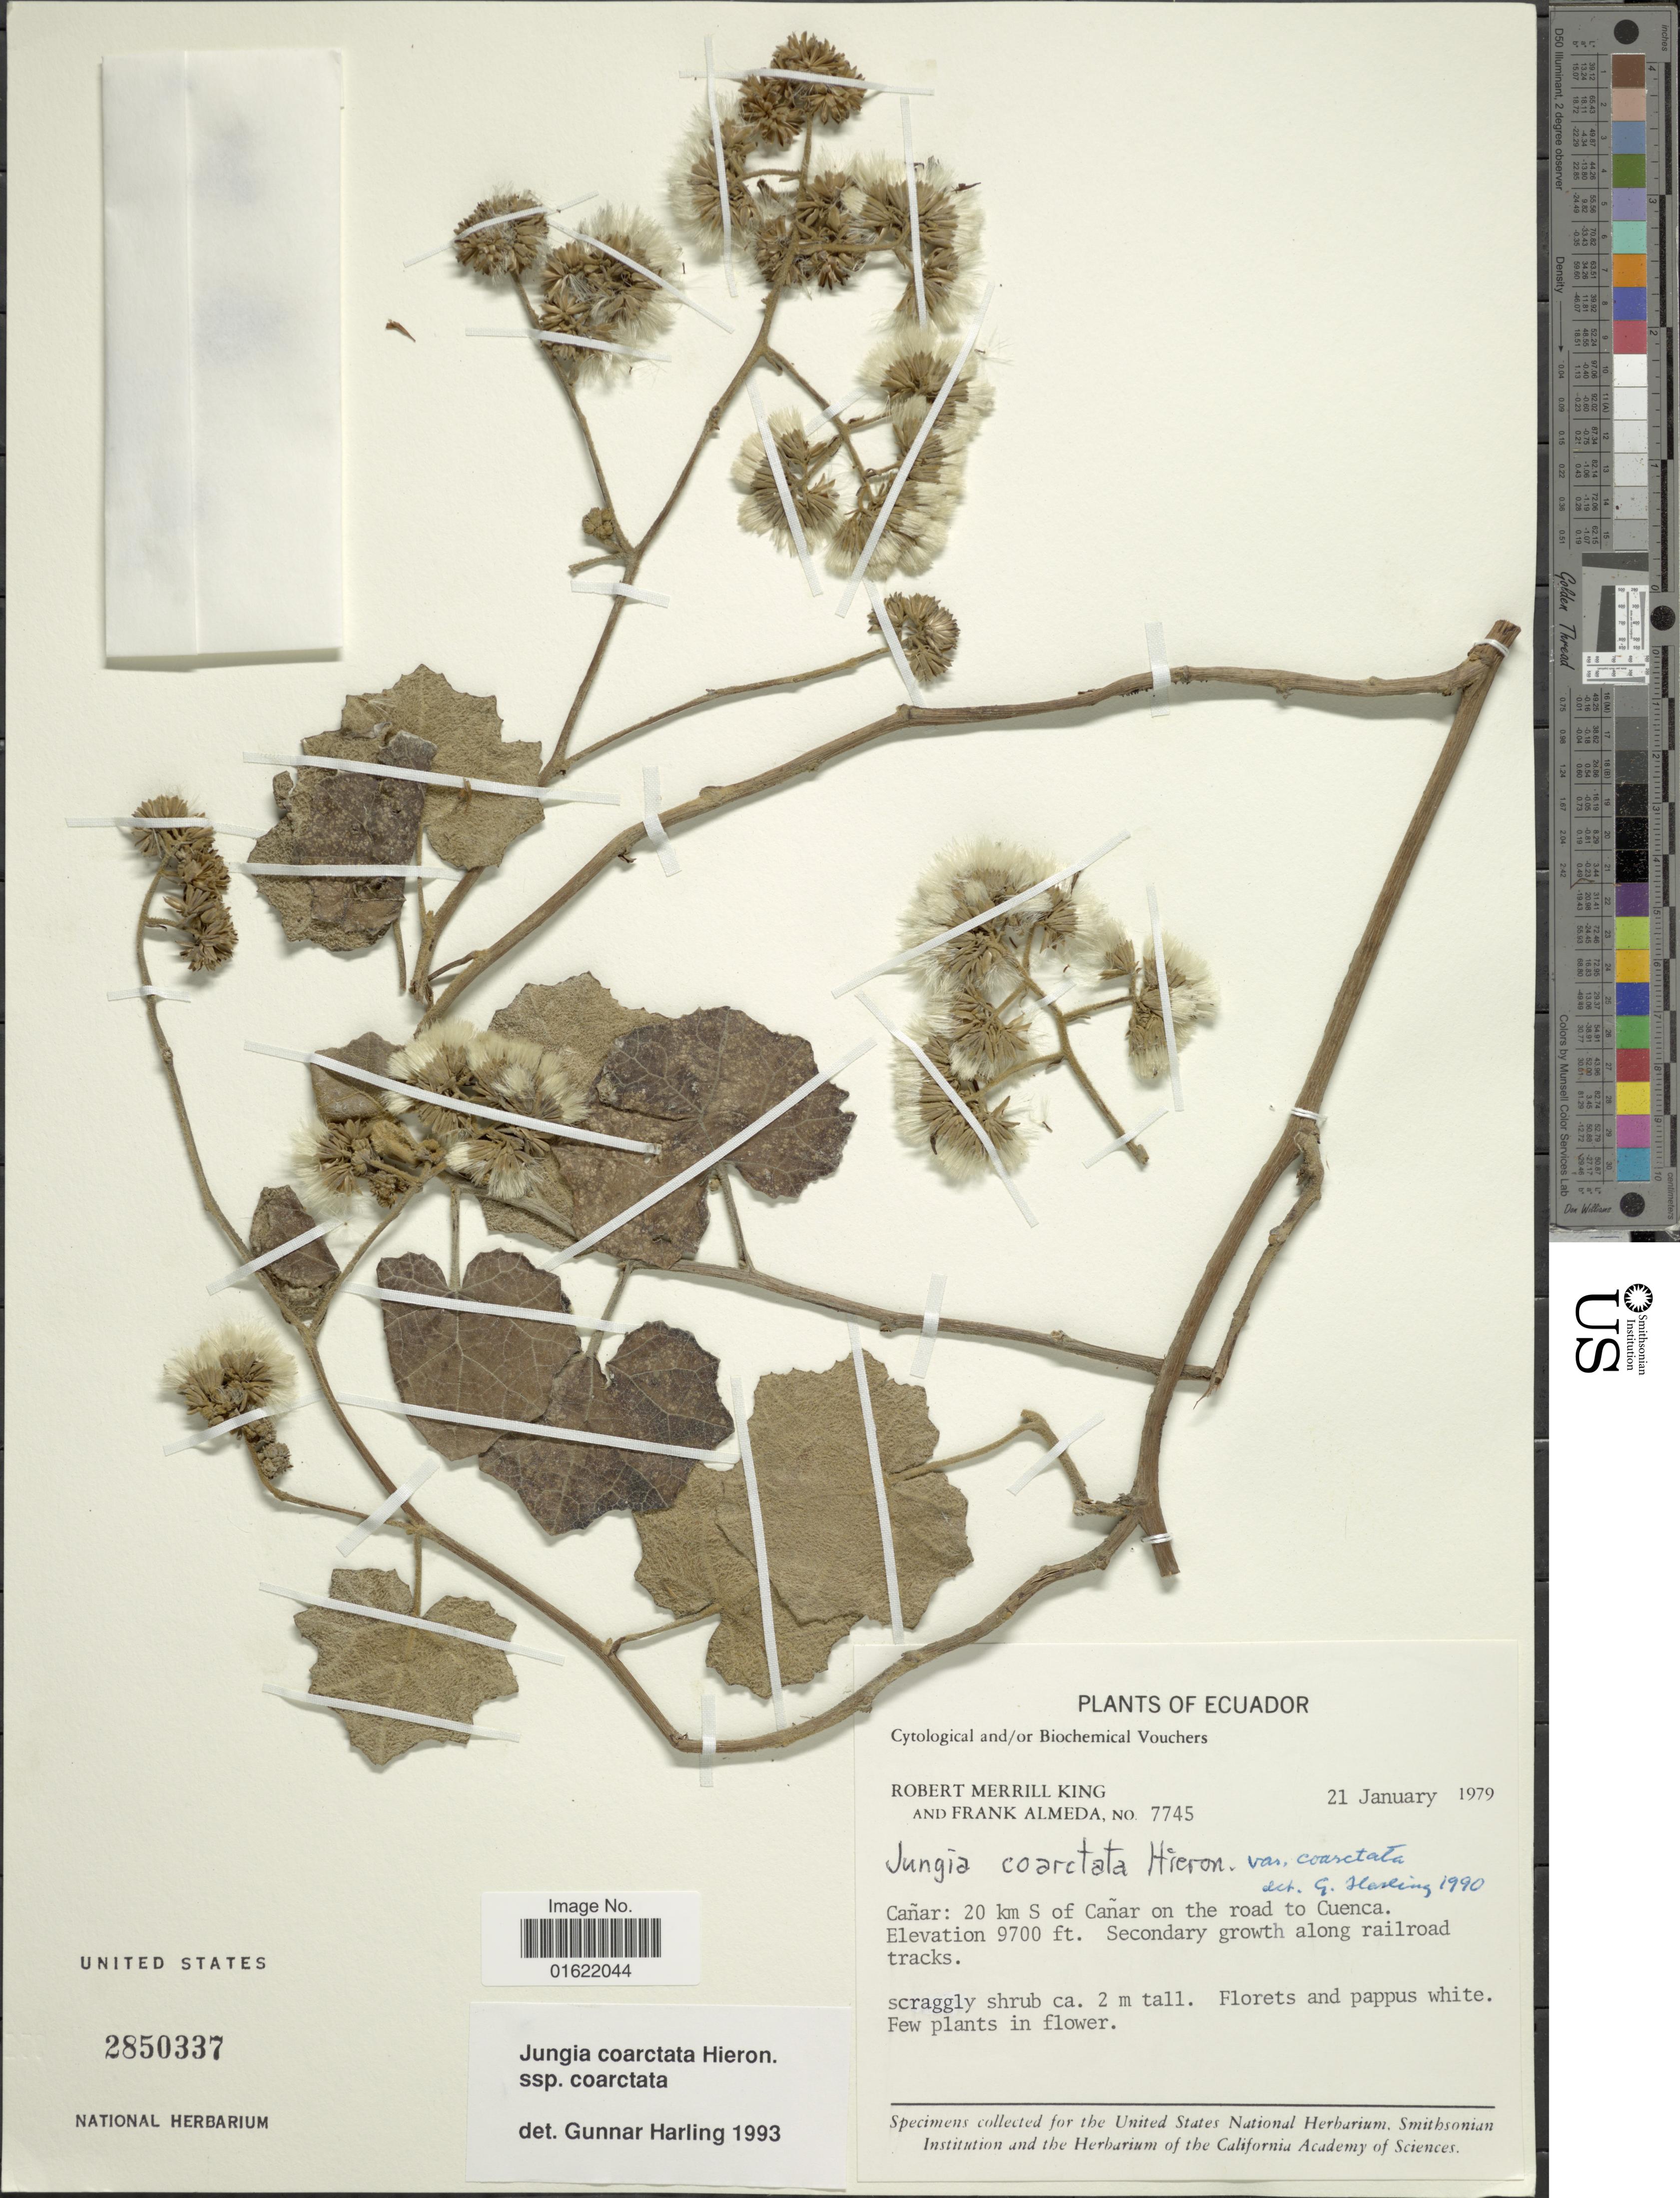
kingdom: Plantae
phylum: Tracheophyta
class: Magnoliopsida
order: Asterales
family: Asteraceae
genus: Jungia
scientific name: Jungia coarctata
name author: Hieron.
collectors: R. M. King & F. Almeda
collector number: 7745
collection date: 1979-01-21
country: Ecuador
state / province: Cañar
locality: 20 km S of Canar on the road to Cuenca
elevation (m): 2957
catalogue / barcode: US 2850337